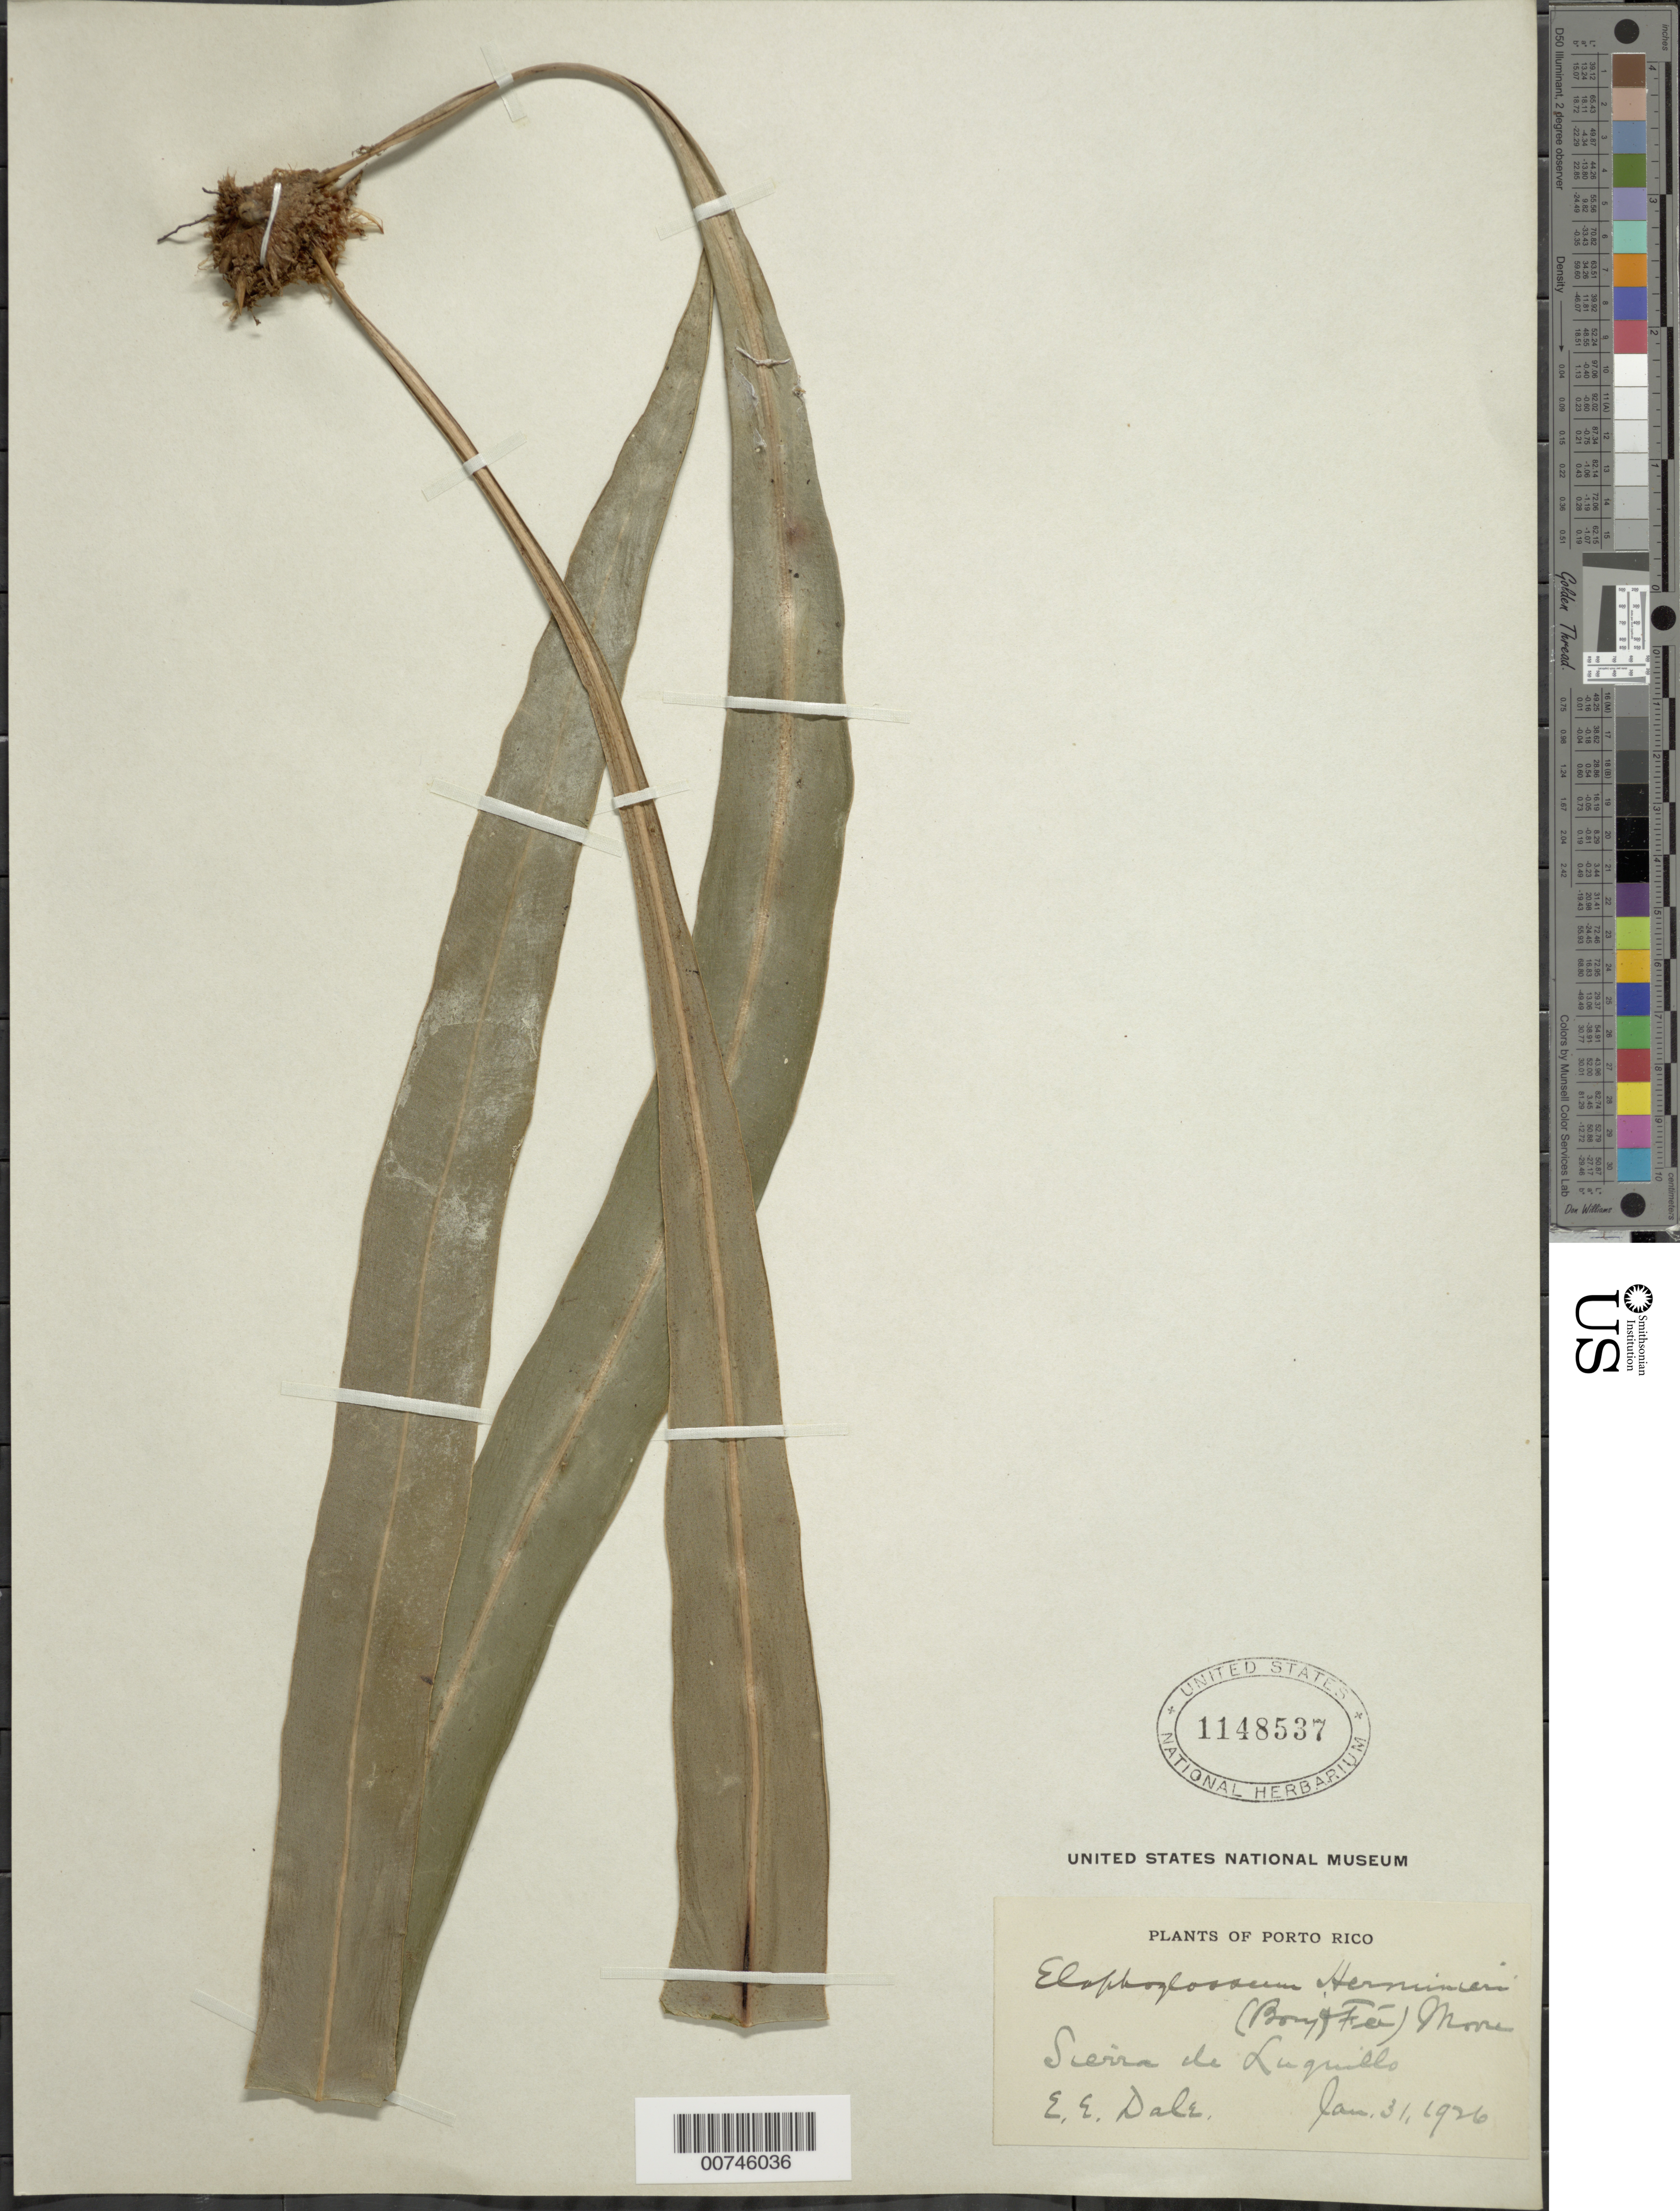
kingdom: Plantae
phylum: Tracheophyta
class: Polypodiopsida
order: Polypodiales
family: Dryopteridaceae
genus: Elaphoglossum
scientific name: Elaphoglossum herminieri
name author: (Bory & Fée) T. Moore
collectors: E. Dale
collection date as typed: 31 Jan 1926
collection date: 1926-01-31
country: Puerto Rico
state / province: Luquillo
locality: Sierra de Luquillo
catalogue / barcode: US 1148537